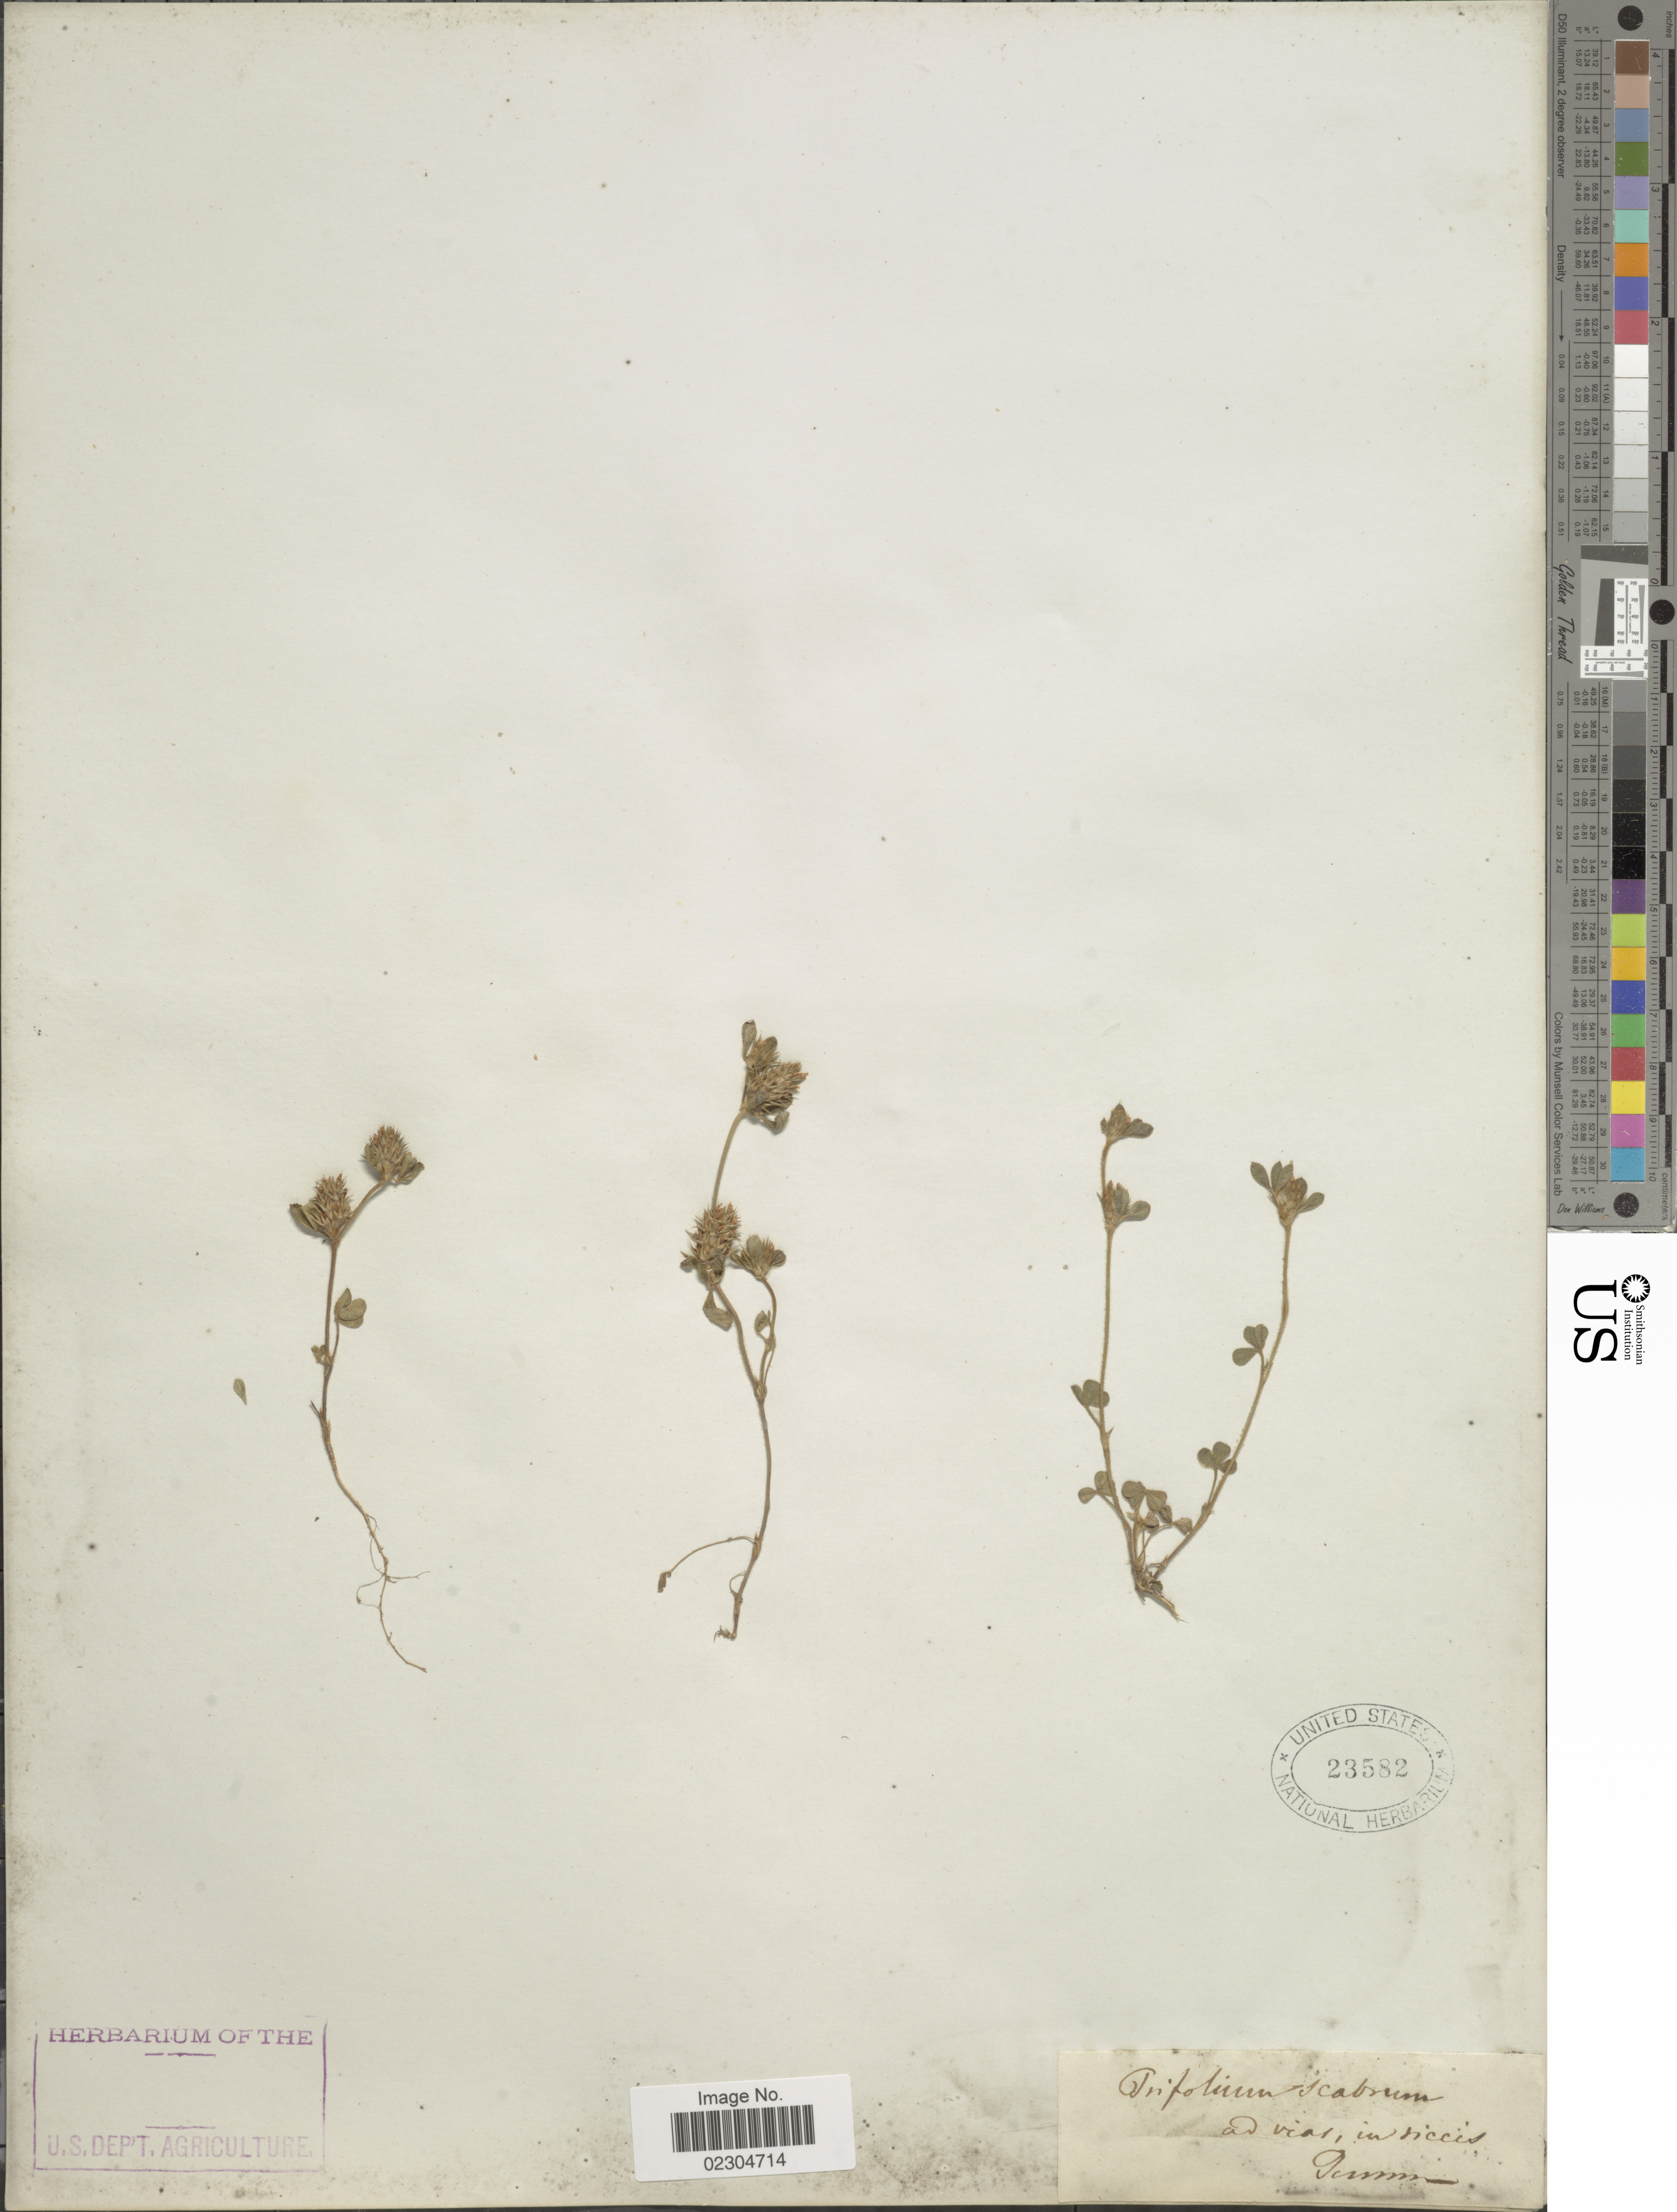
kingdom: Plantae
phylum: Tracheophyta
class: Magnoliopsida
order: Fabales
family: Fabaceae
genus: Trifolium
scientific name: Trifolium scabrum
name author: L.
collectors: Tommasini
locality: Ad vias, in siccis [interpreted]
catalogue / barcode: US 23582